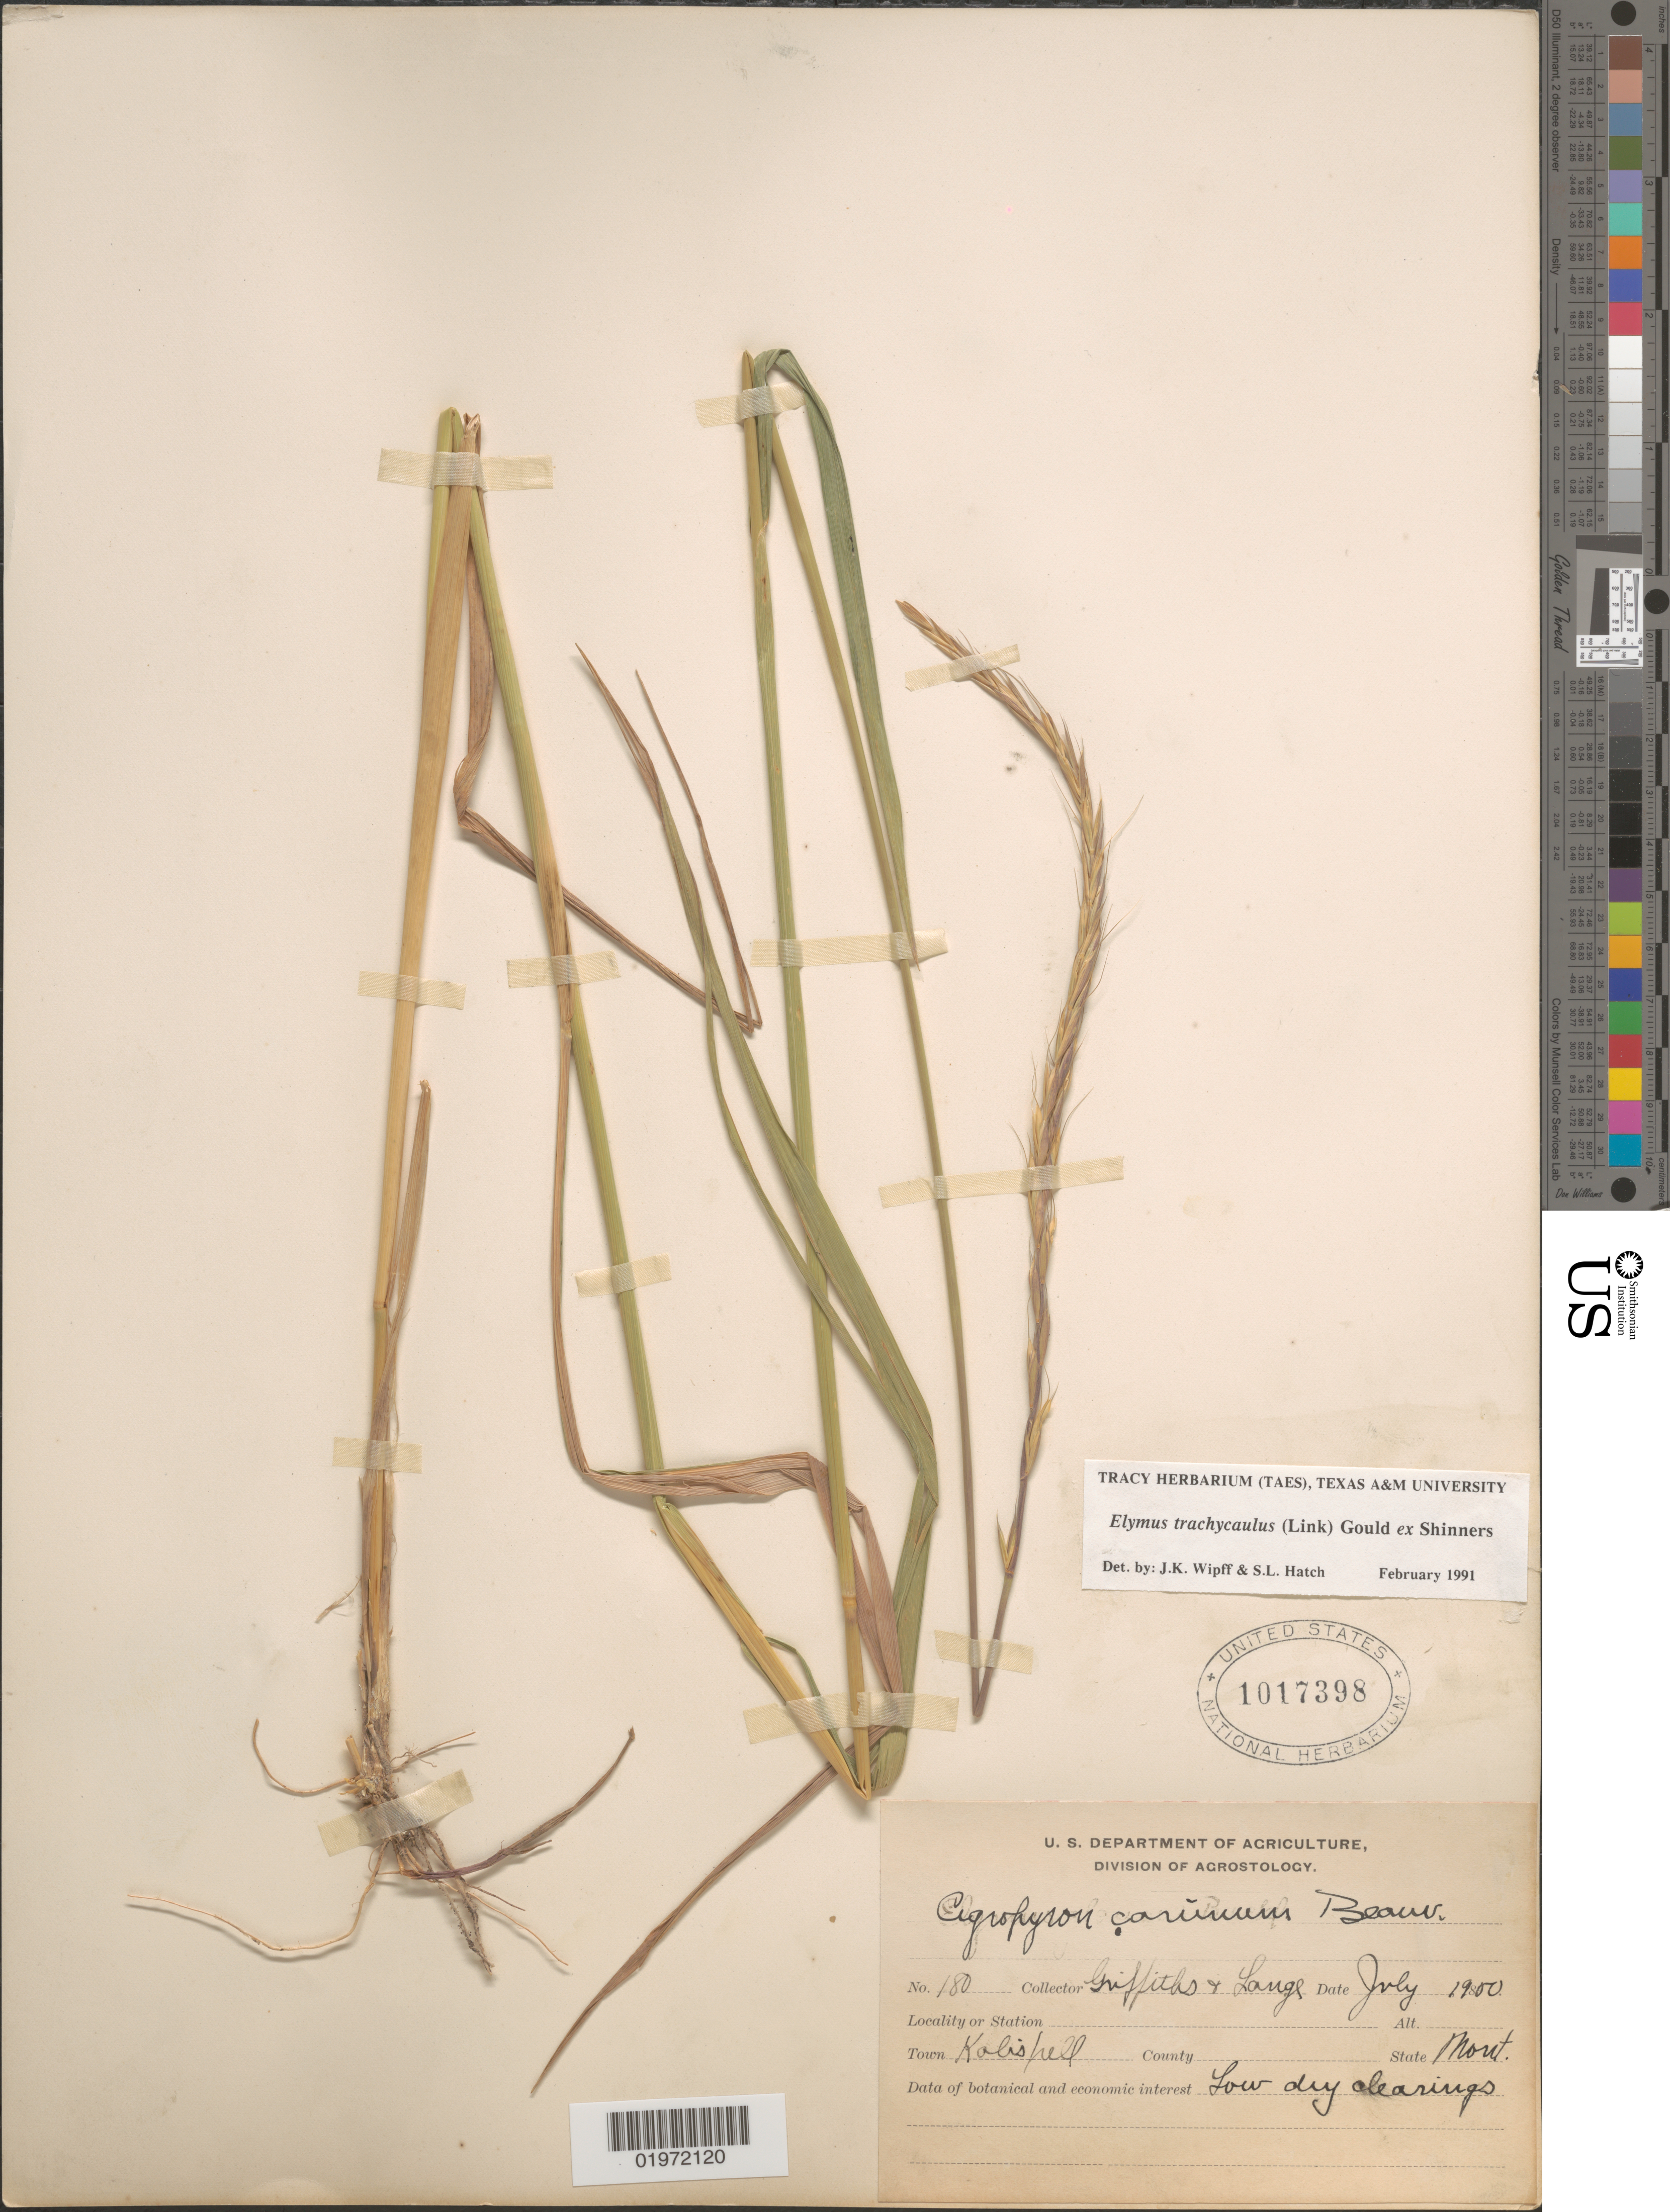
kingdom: Plantae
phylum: Tracheophyta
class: Liliopsida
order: Poales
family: Poaceae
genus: Elymus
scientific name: Elymus trachycaulus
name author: (Link) Gould ex Shinners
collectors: -- Griffiths & -- Lange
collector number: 180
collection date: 1900-07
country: United States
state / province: Montana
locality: Town Kalispell.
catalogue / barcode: US 1017398